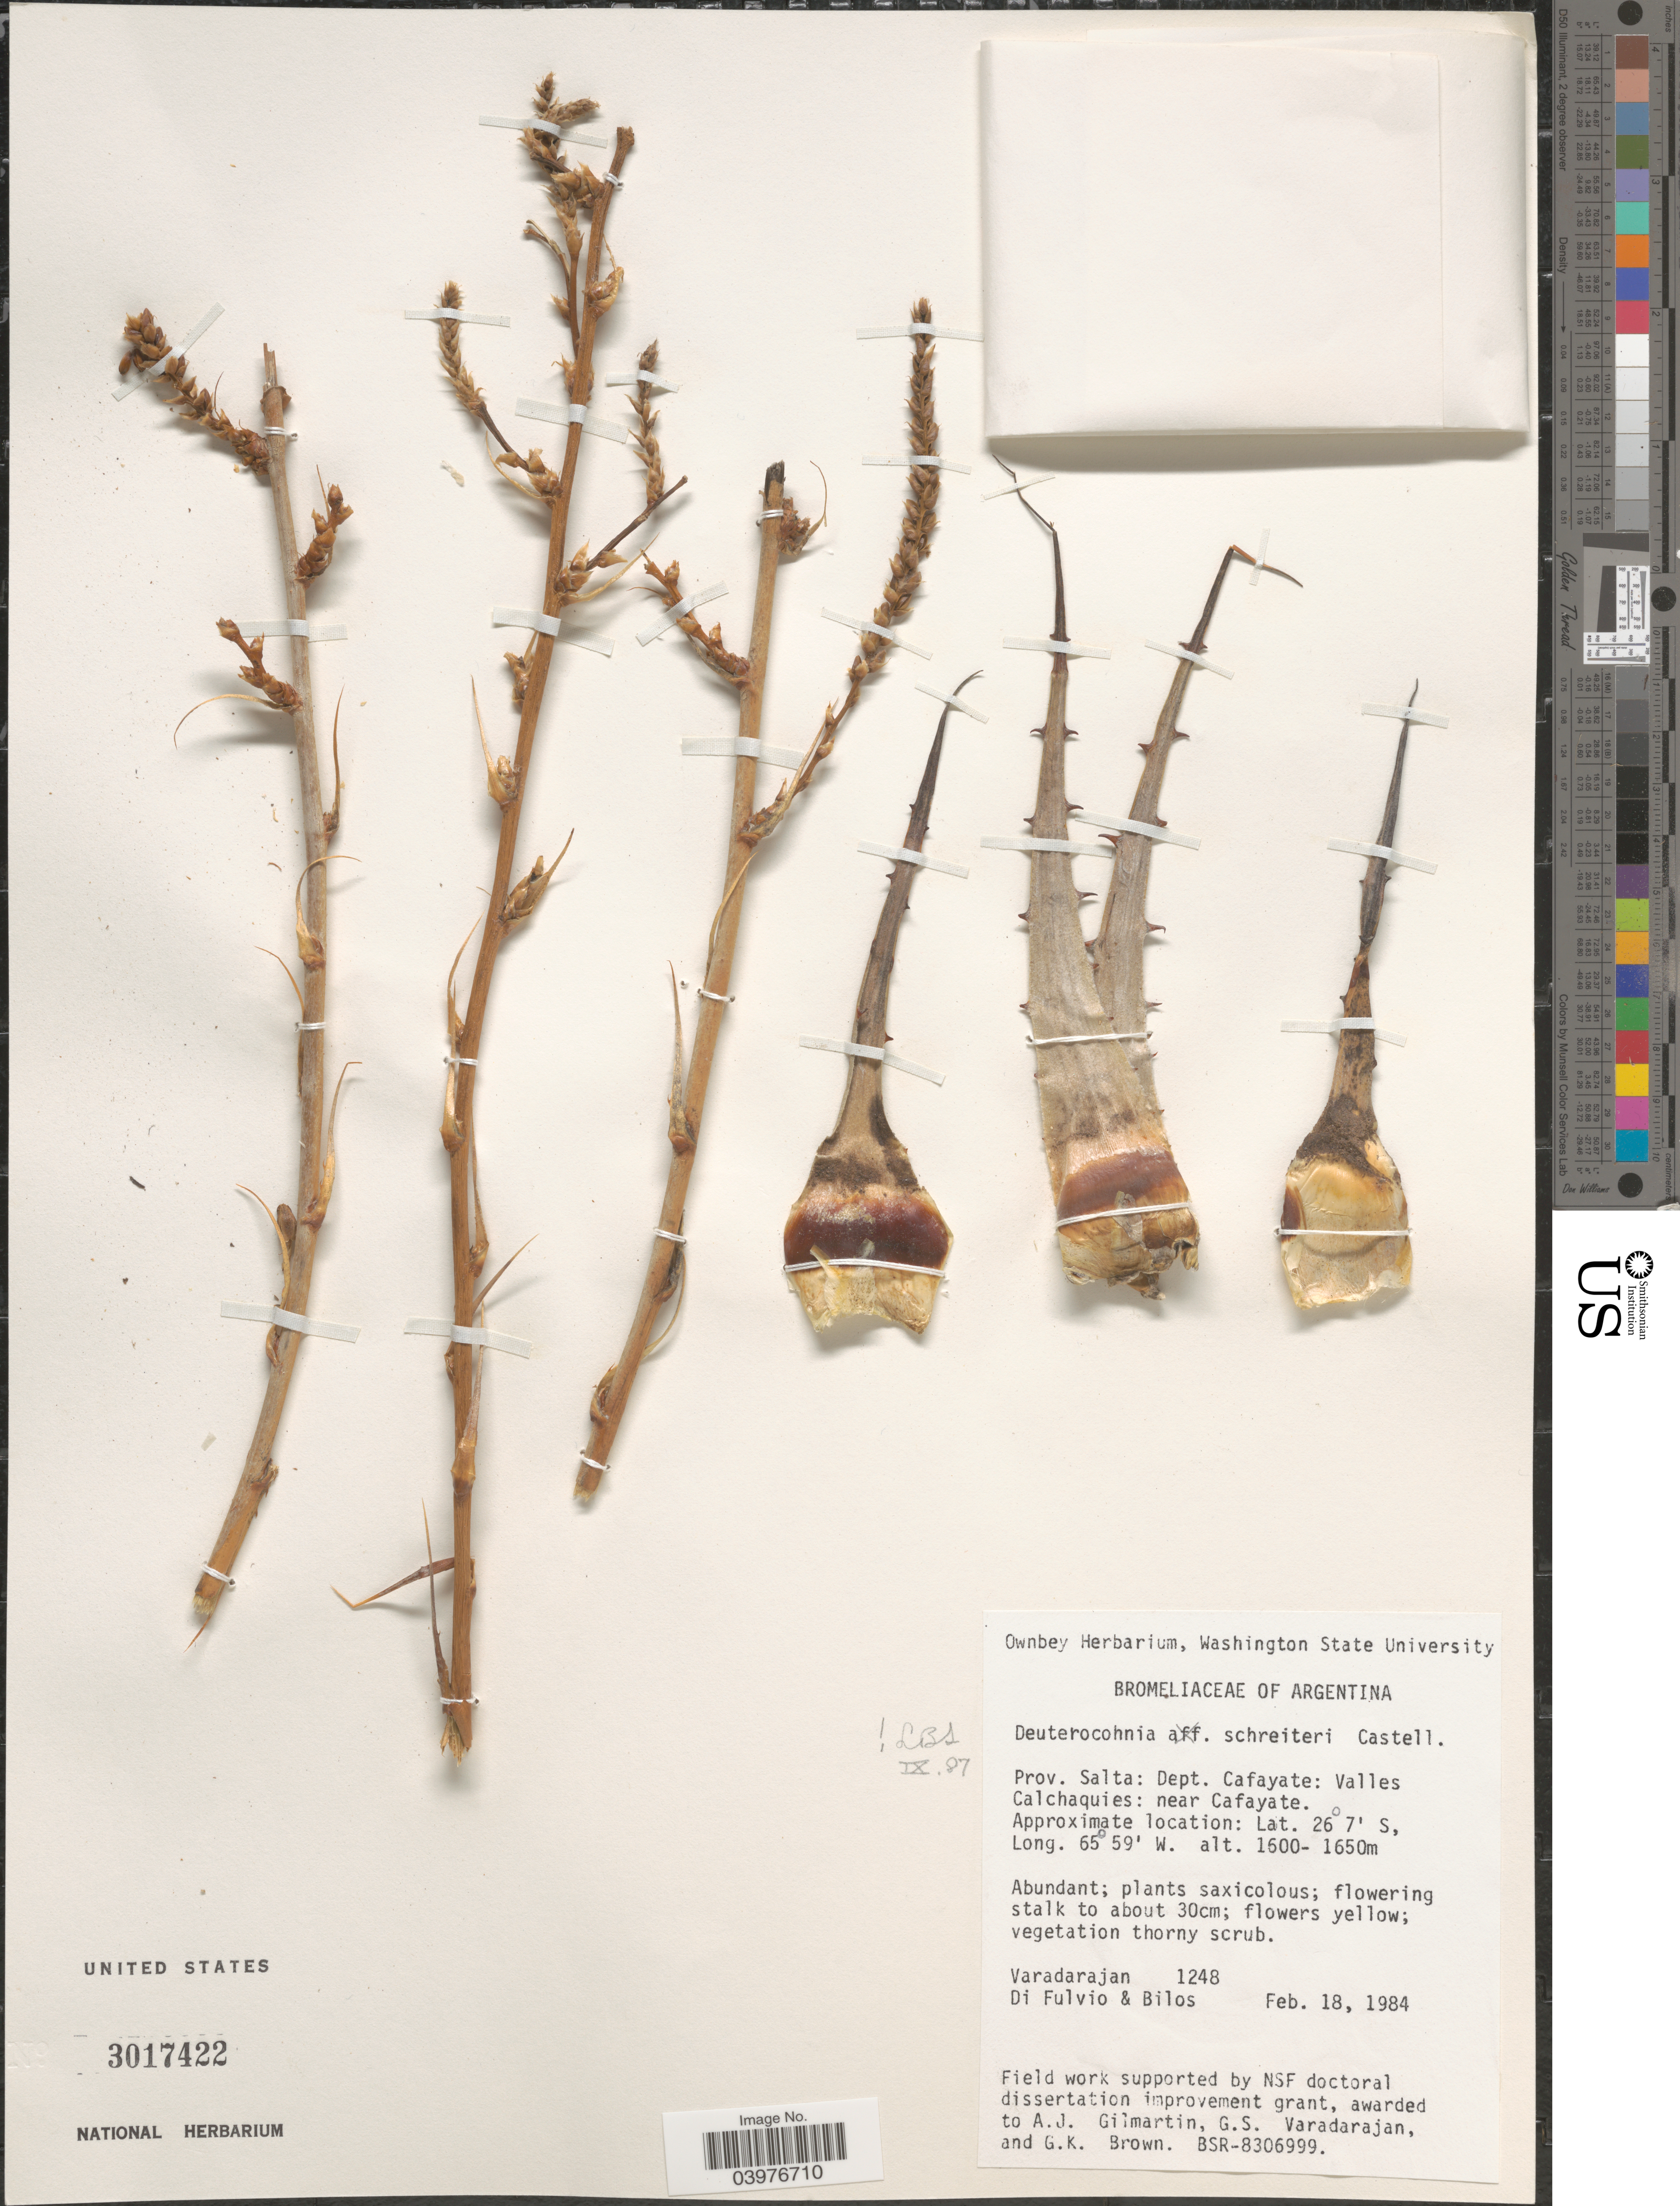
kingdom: Plantae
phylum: Tracheophyta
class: Liliopsida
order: Poales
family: Bromeliaceae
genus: Deuterocohnia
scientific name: Deuterocohnia schreiteri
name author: A. Cast.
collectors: G. S. Varadarajan, -. Di Fulvio & -. Bilos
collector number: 1248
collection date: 1984-02-18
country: Argentina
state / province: Salta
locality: Dept. Cafayate: Valles Calchaquies: near Cafayate.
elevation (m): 1600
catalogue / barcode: US 3017422